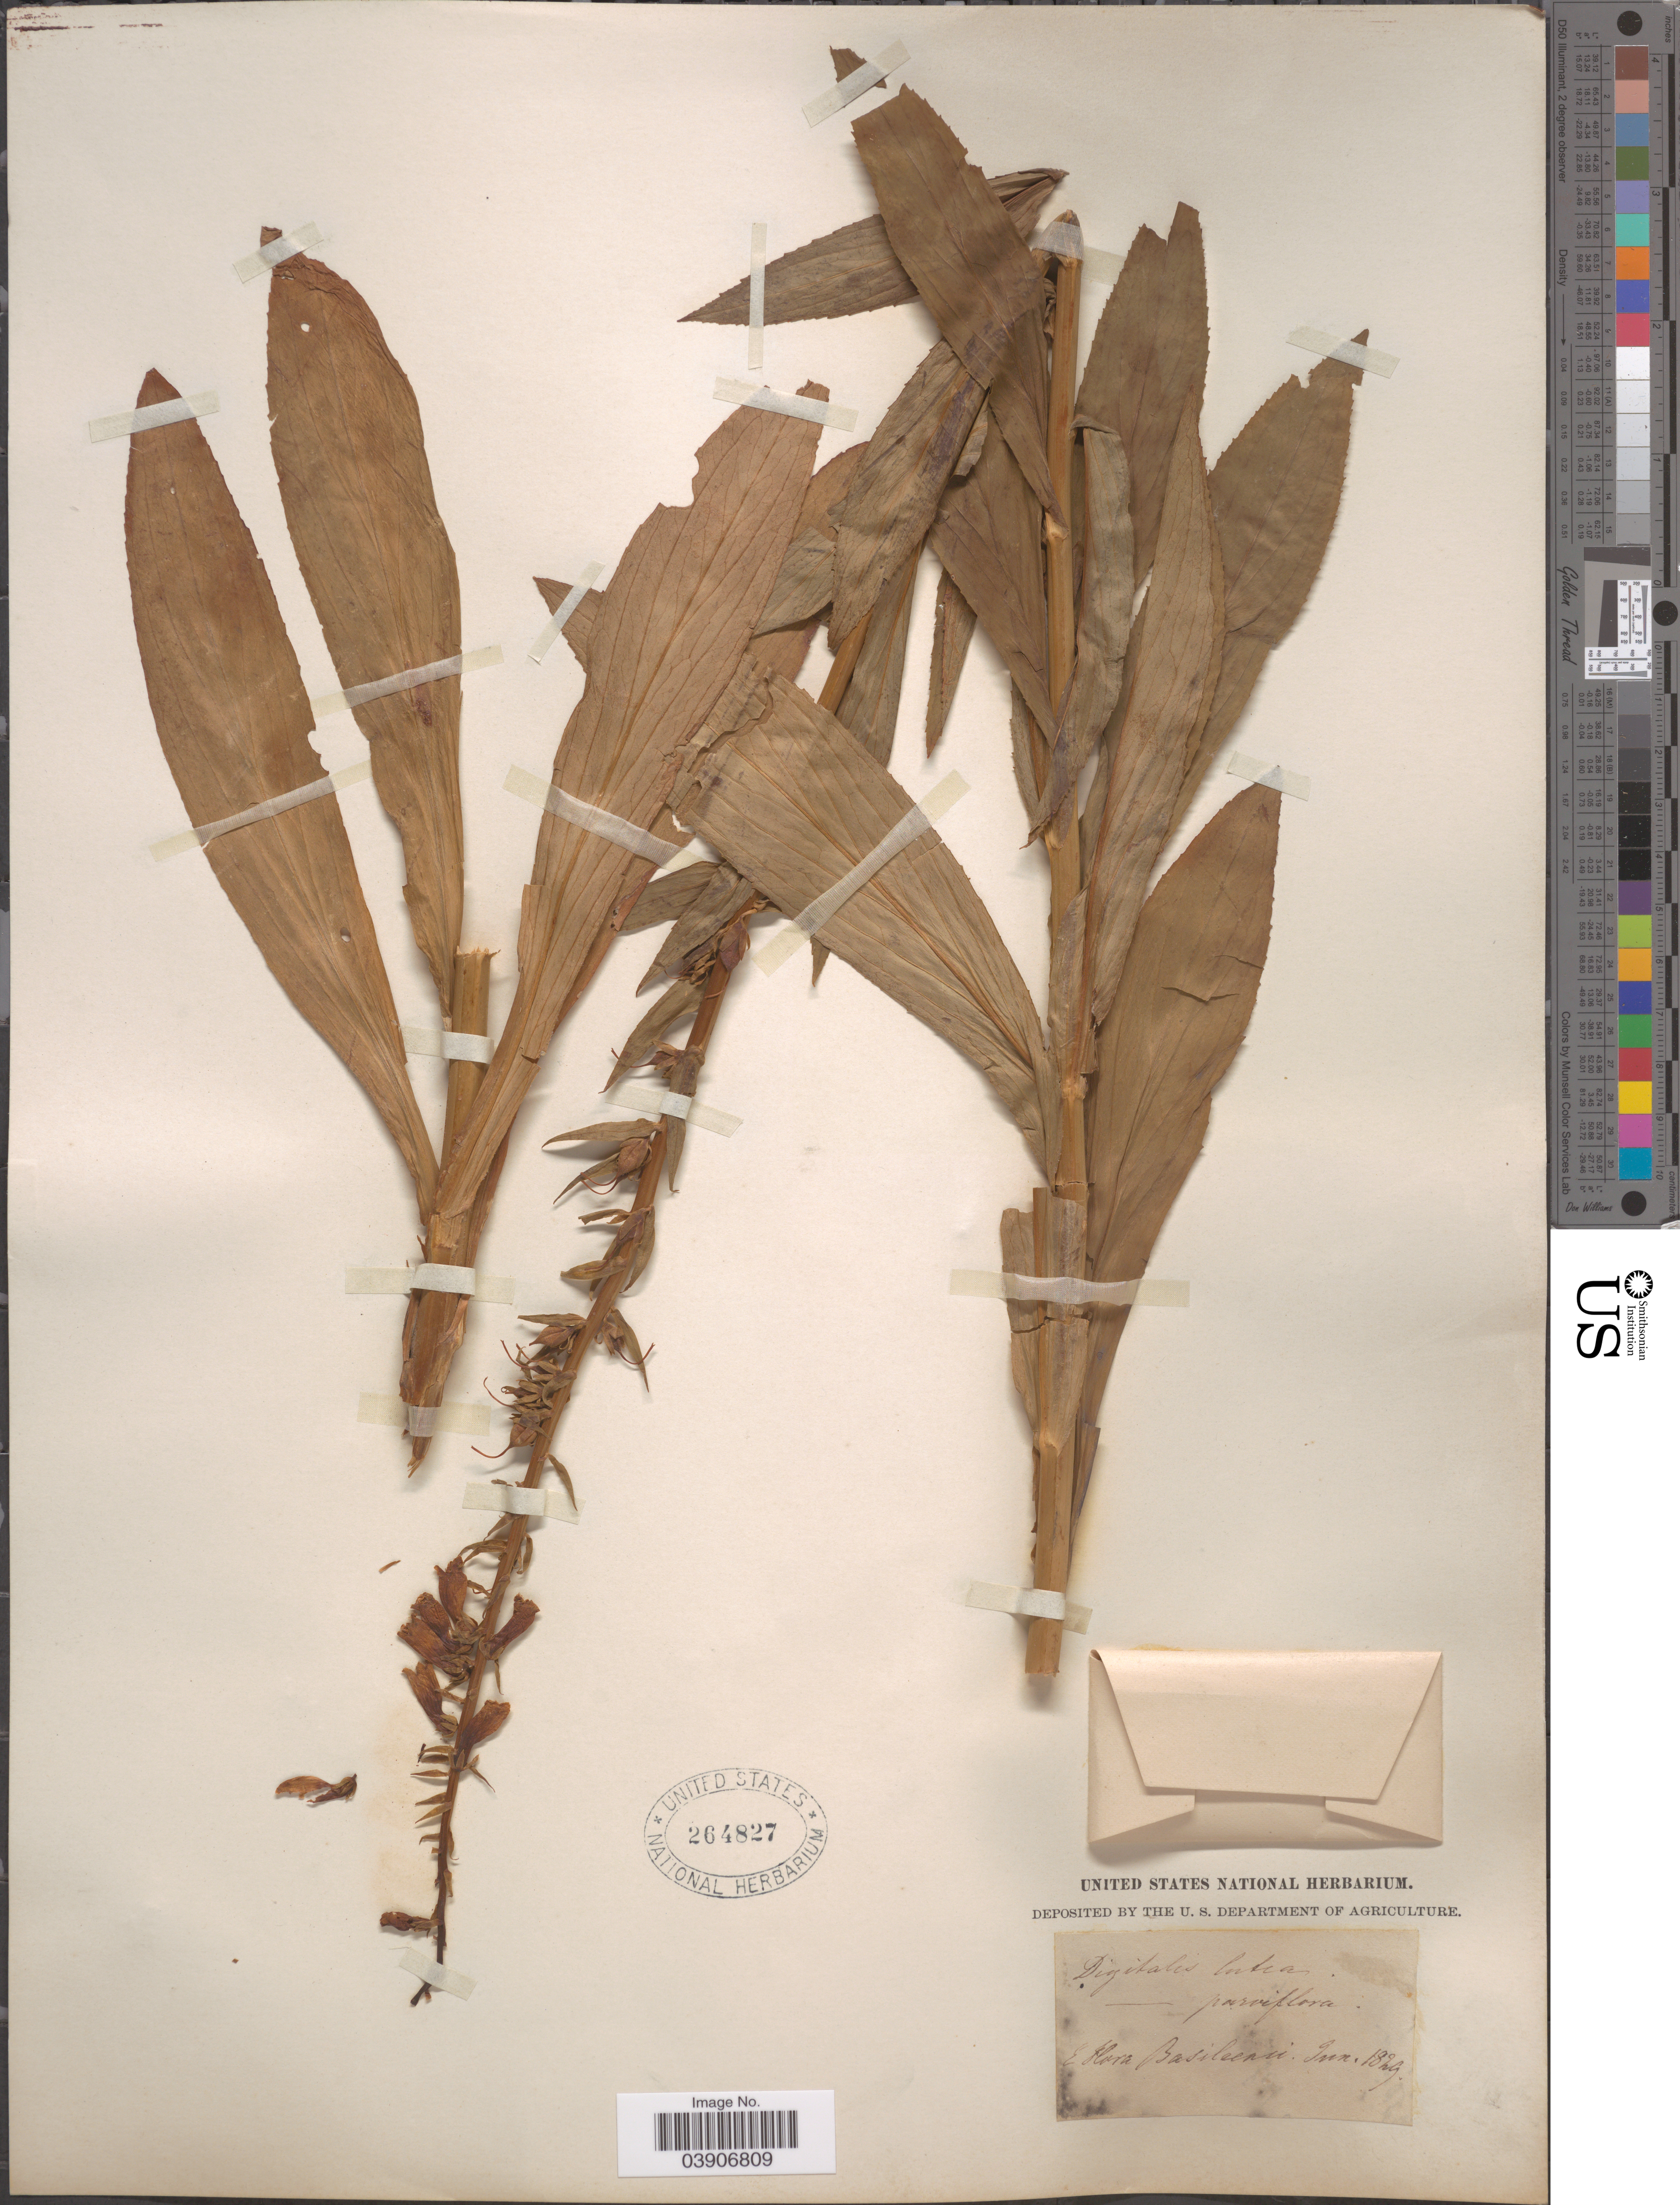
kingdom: Plantae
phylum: Tracheophyta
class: Magnoliopsida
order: Lamiales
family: Plantaginaceae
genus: Digitalis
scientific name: Digitalis lutea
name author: L.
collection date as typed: Inn. 1829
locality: Basiliensi.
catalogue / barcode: US 264827